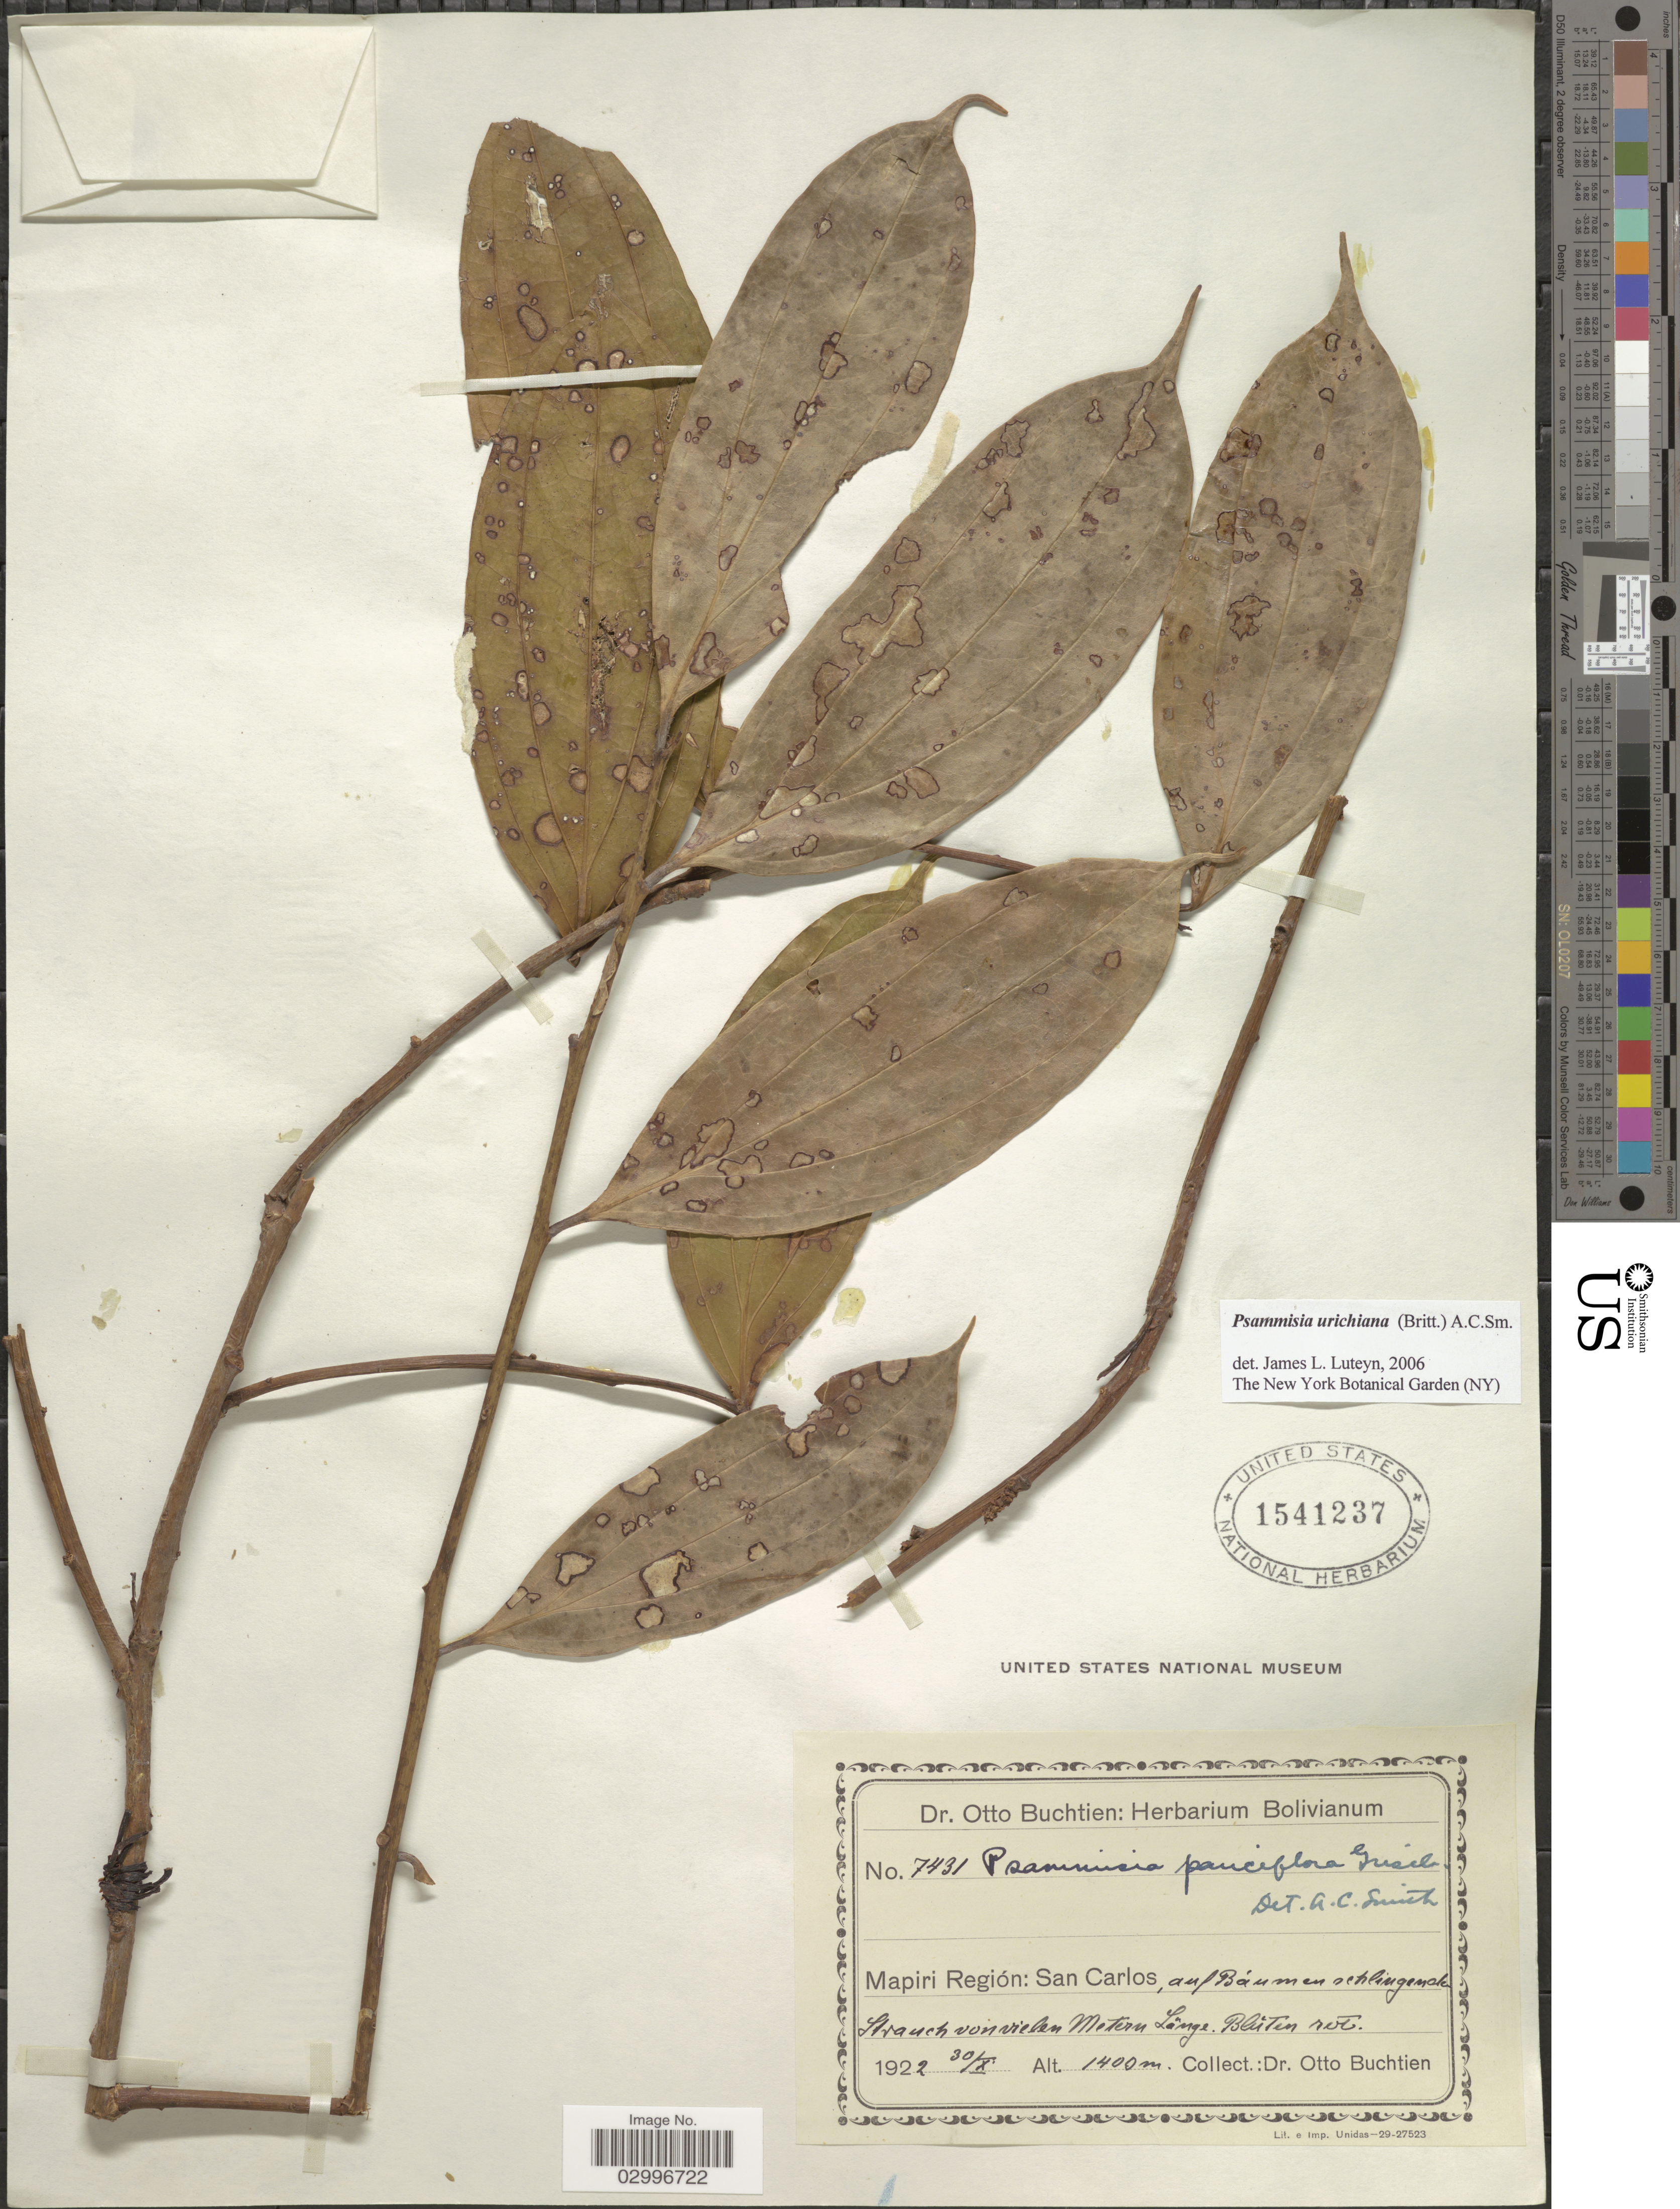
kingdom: Plantae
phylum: Tracheophyta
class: Magnoliopsida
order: Ericales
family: Ericaceae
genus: Psammisia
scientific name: Psammisia urichiana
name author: (Britton) A.C. Sm.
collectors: O. Buchtien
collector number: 7431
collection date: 1922-10-30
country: Bolivia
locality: Mapiri Región: San Carlos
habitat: auf Bäumenschlingenak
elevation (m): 1400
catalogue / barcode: US 1541237